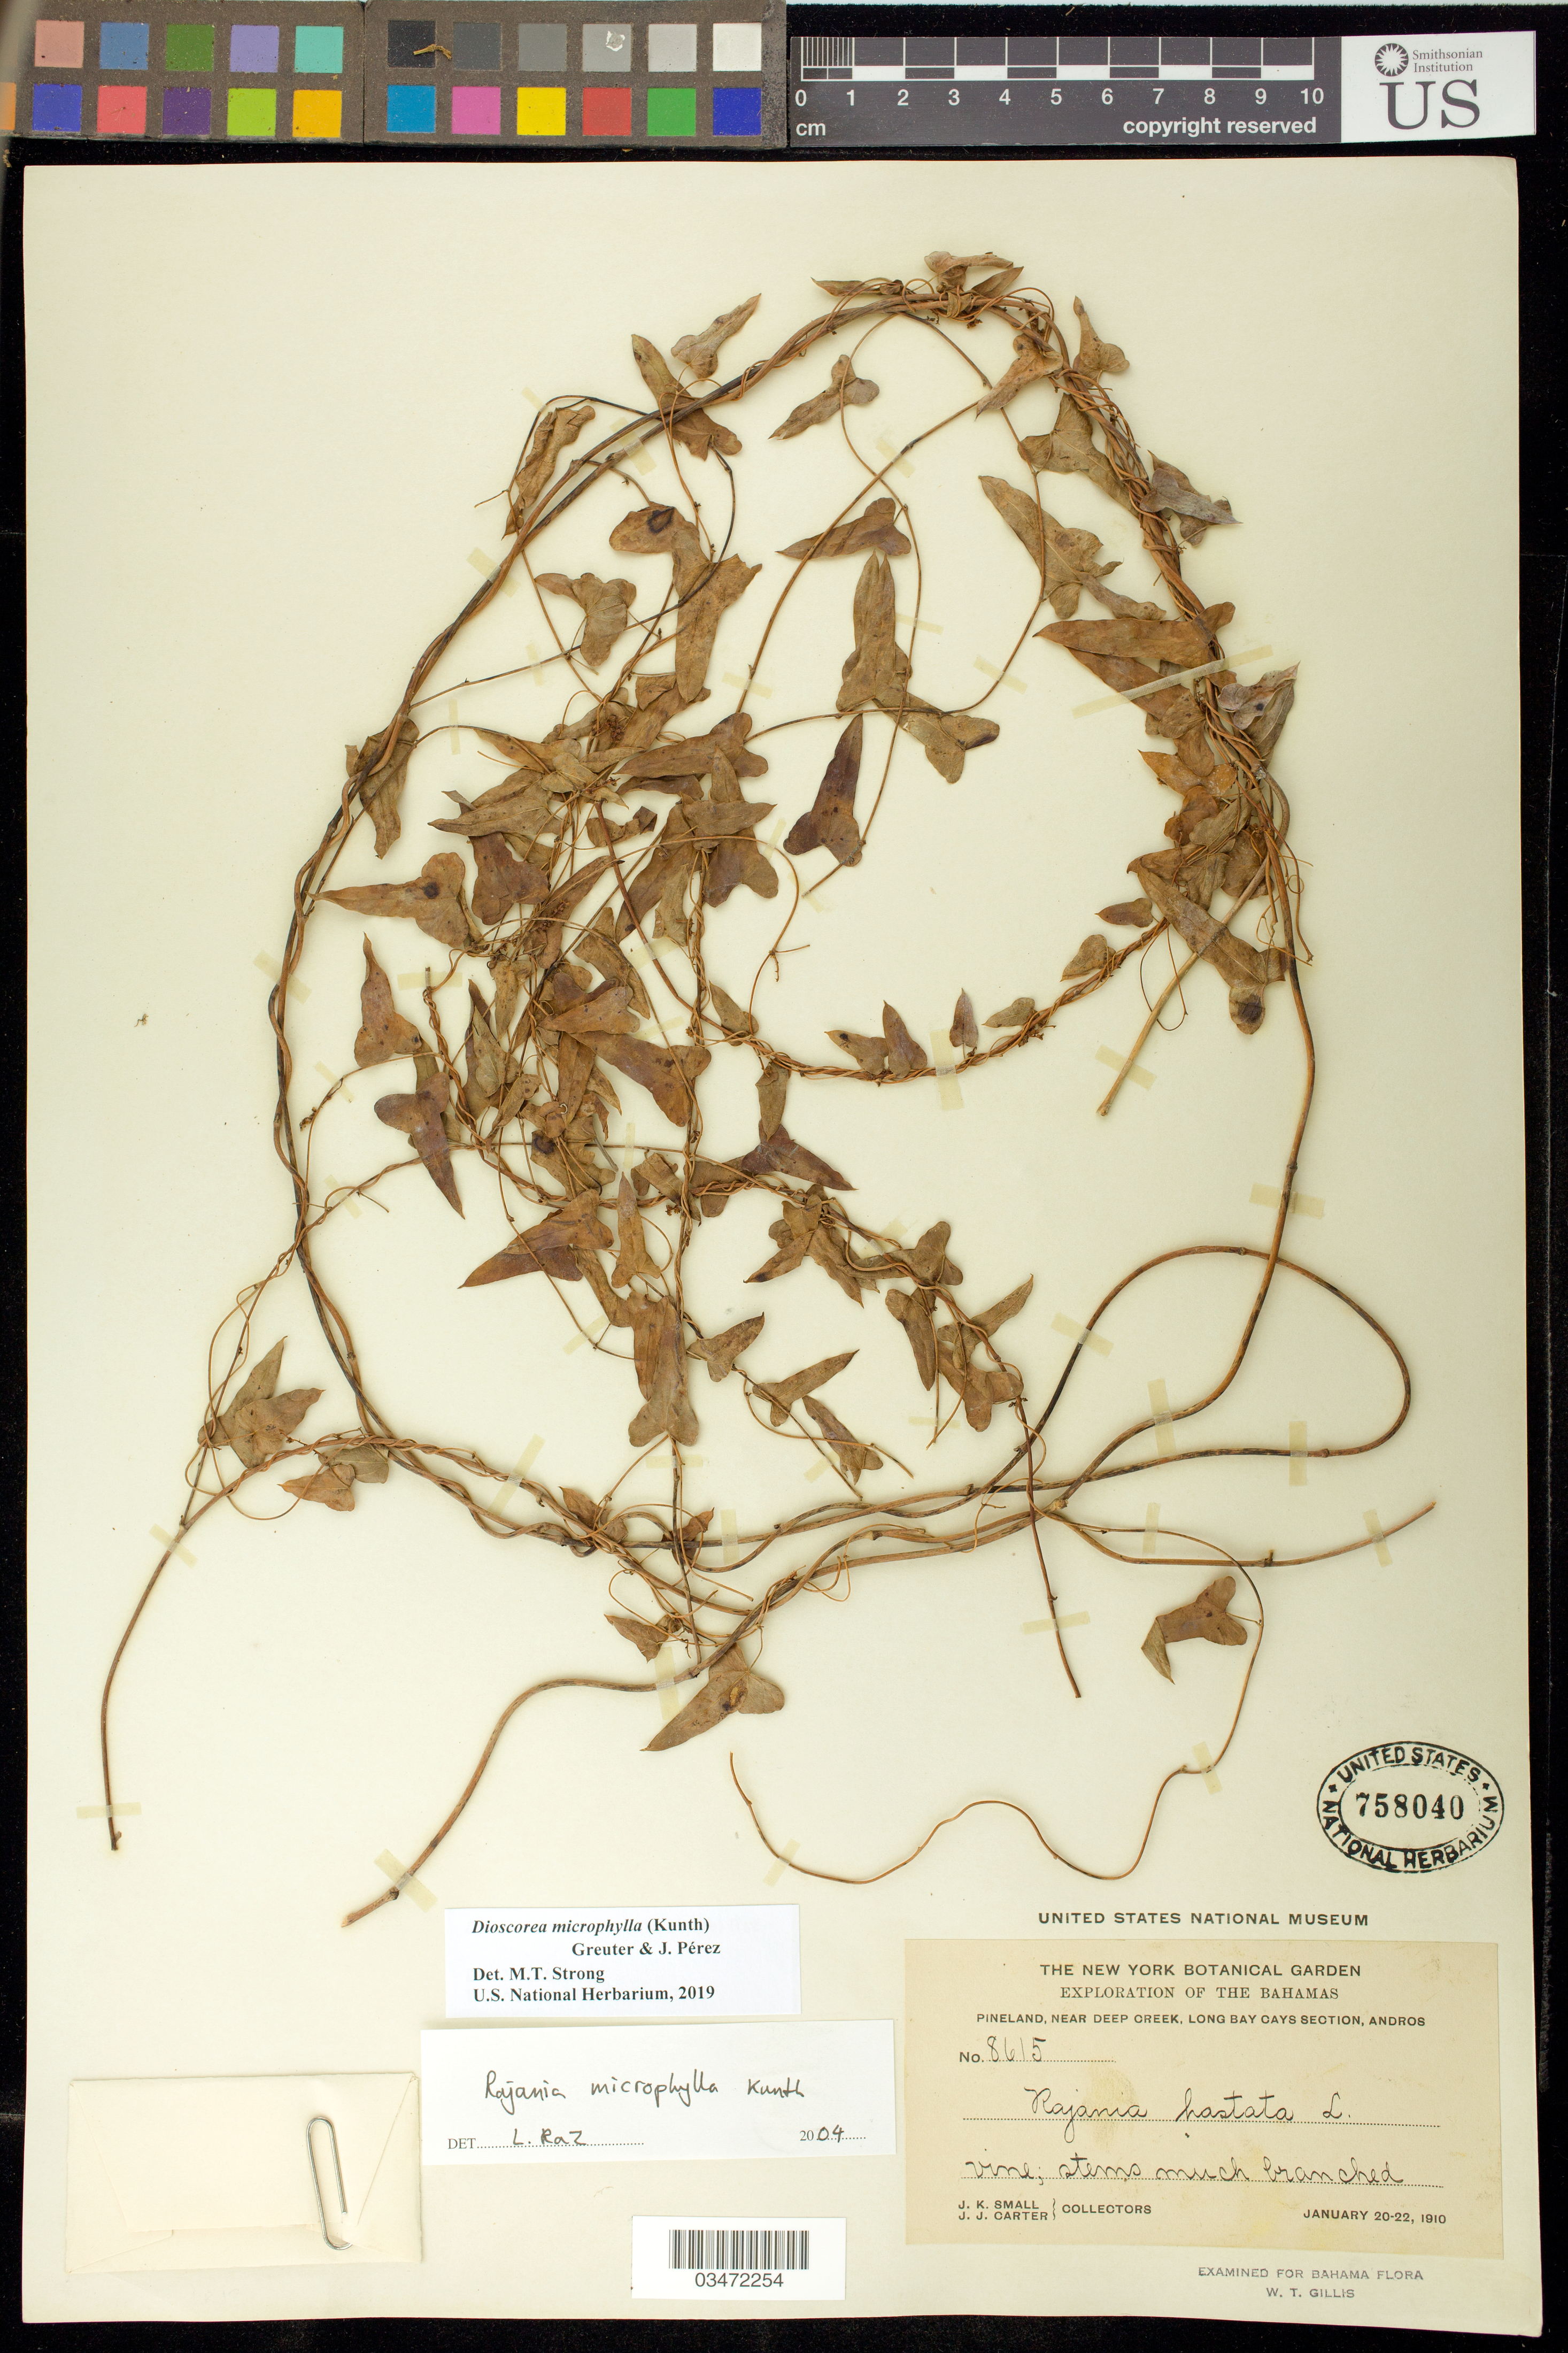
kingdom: Plantae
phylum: Tracheophyta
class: Liliopsida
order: Dioscoreales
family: Dioscoreaceae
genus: Dioscorea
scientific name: Dioscorea microphylla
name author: (Kunth) Greuter & J. Perez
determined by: Strong, M. T., (US), Smithsonian Institution - National Museum of Natural History (UNITED STATES)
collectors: J. K. Small & J. Carter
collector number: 8615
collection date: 1910-01-20/1910-01-22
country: Bahamas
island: Andros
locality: Long Bay Cays Section, near Deep Creek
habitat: Pineland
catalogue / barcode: US 758040